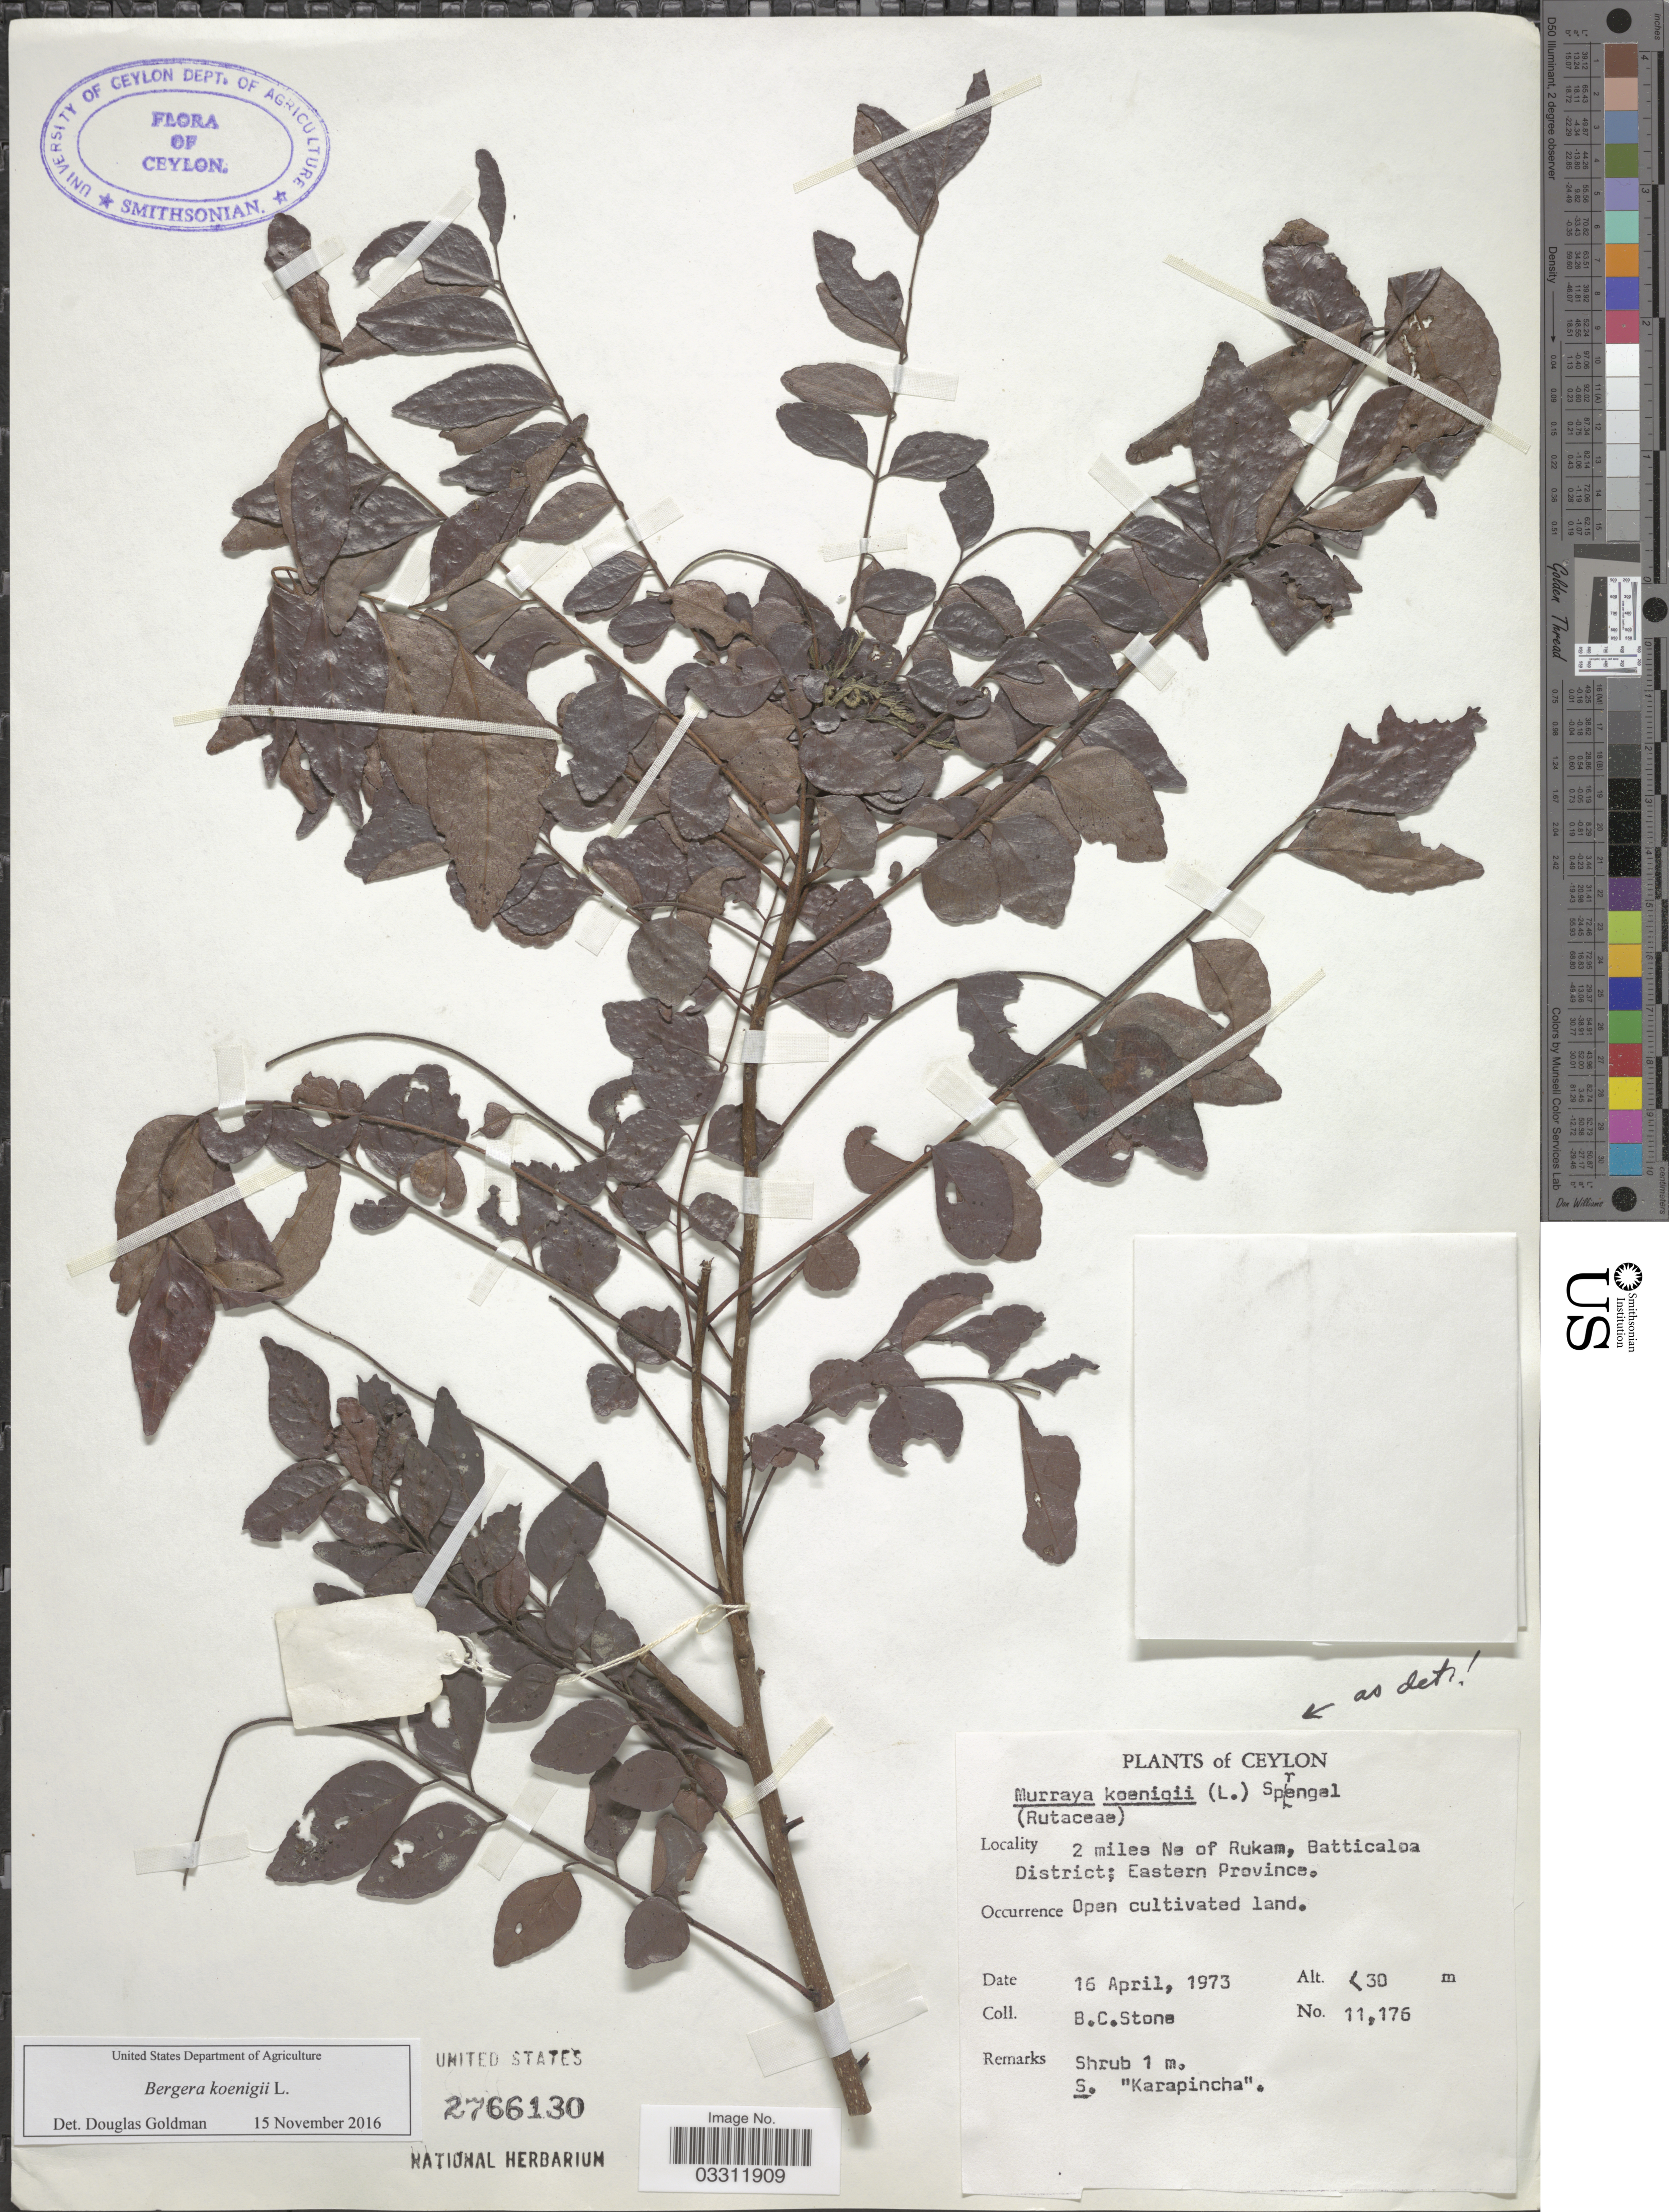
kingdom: Plantae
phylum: Tracheophyta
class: Magnoliopsida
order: Sapindales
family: Rutaceae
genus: Bergera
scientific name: Bergera koenigii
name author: L.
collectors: B. C. Stone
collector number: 11176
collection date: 1973-04-16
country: Sri Lanka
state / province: Eastern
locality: Ceylon. 2 miles Ne of Rukam, Batticaloa District.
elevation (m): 30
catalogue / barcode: US 2766130